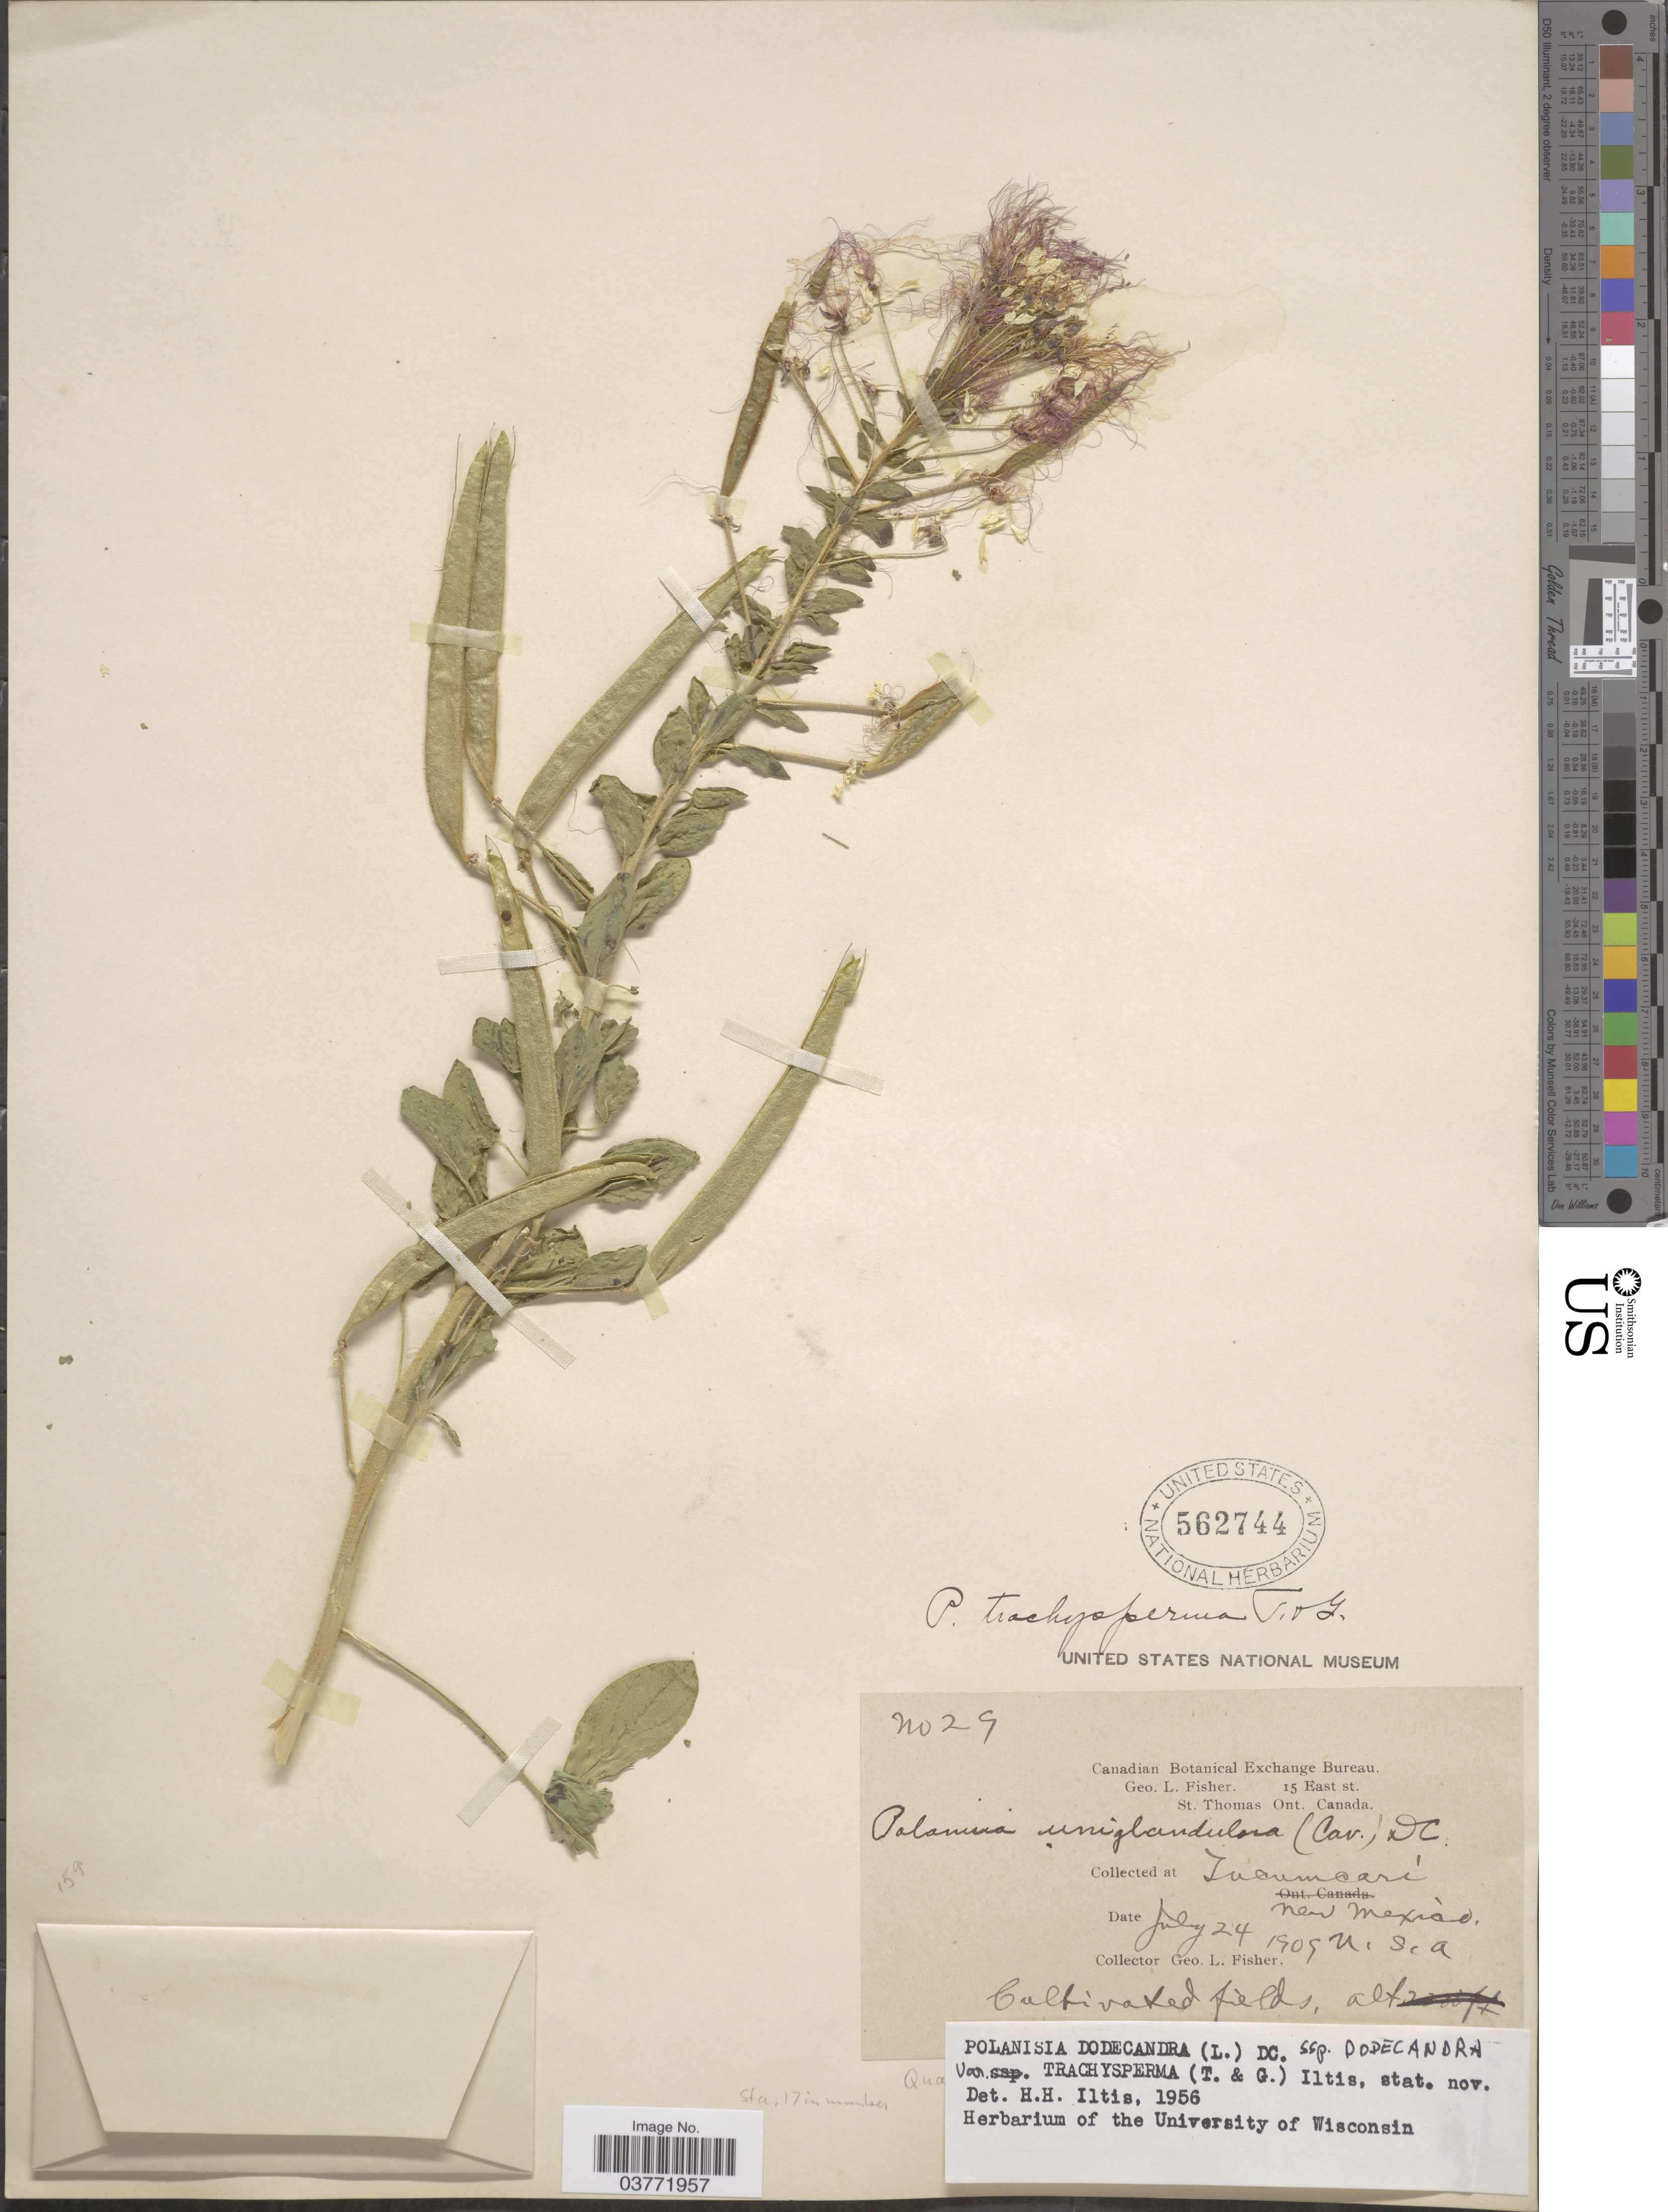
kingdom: Plantae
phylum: Tracheophyta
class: Magnoliopsida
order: Brassicales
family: Cleomaceae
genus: Polanisia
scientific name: Polanisia trachysperma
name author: Torr. & A. Gray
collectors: G. L. Fisher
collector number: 29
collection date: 1909-07-24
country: United States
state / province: New Mexico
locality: Tucumcari.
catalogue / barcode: US 562744